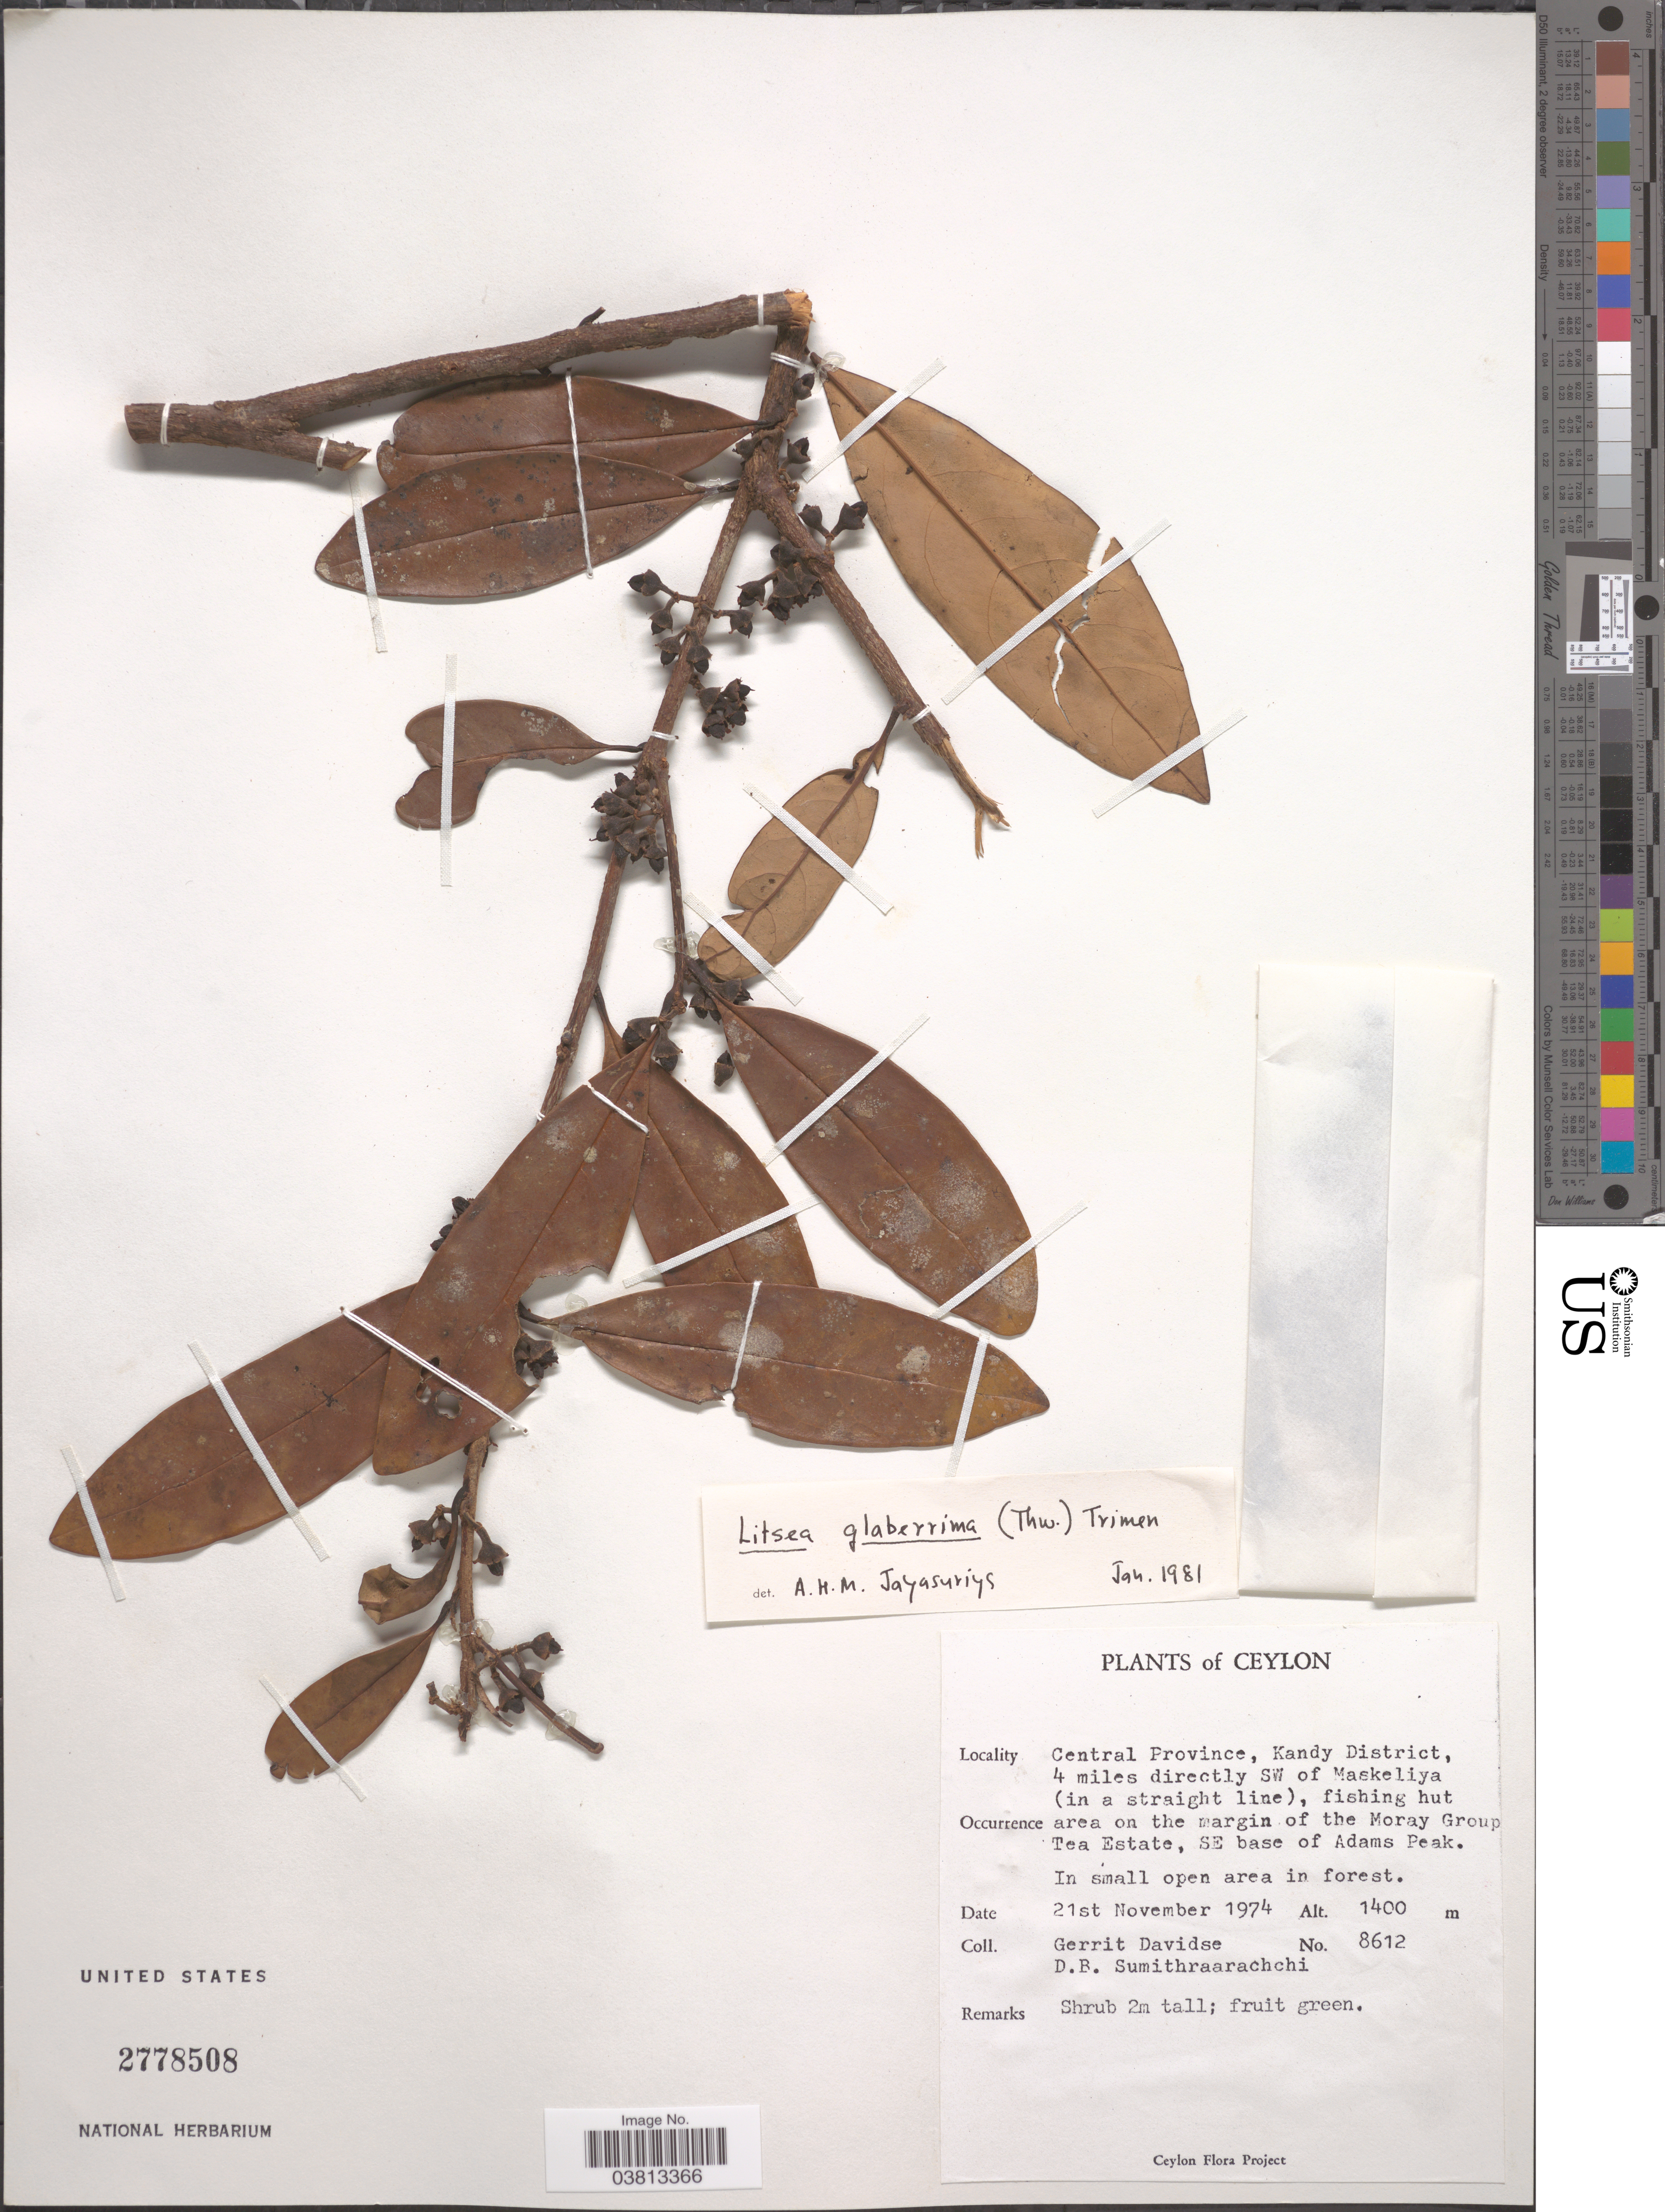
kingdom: Plantae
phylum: Tracheophyta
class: Magnoliopsida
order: Laurales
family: Lauraceae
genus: Litsea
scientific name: Litsea glaberrima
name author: (Thwaites) Trimen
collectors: G. Davidse & D. B. Sumithraarachchi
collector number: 8612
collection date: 1974-11-21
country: Sri Lanka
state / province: Central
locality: Ceylon. Kandy District, 4 miles directly SW of Maskeliya (in a straight line), fishing hut area on the margin of the Moray Group Tea Estate, SE base of Adams Peak. In small open area in forest.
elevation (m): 1400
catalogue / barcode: US 2778508